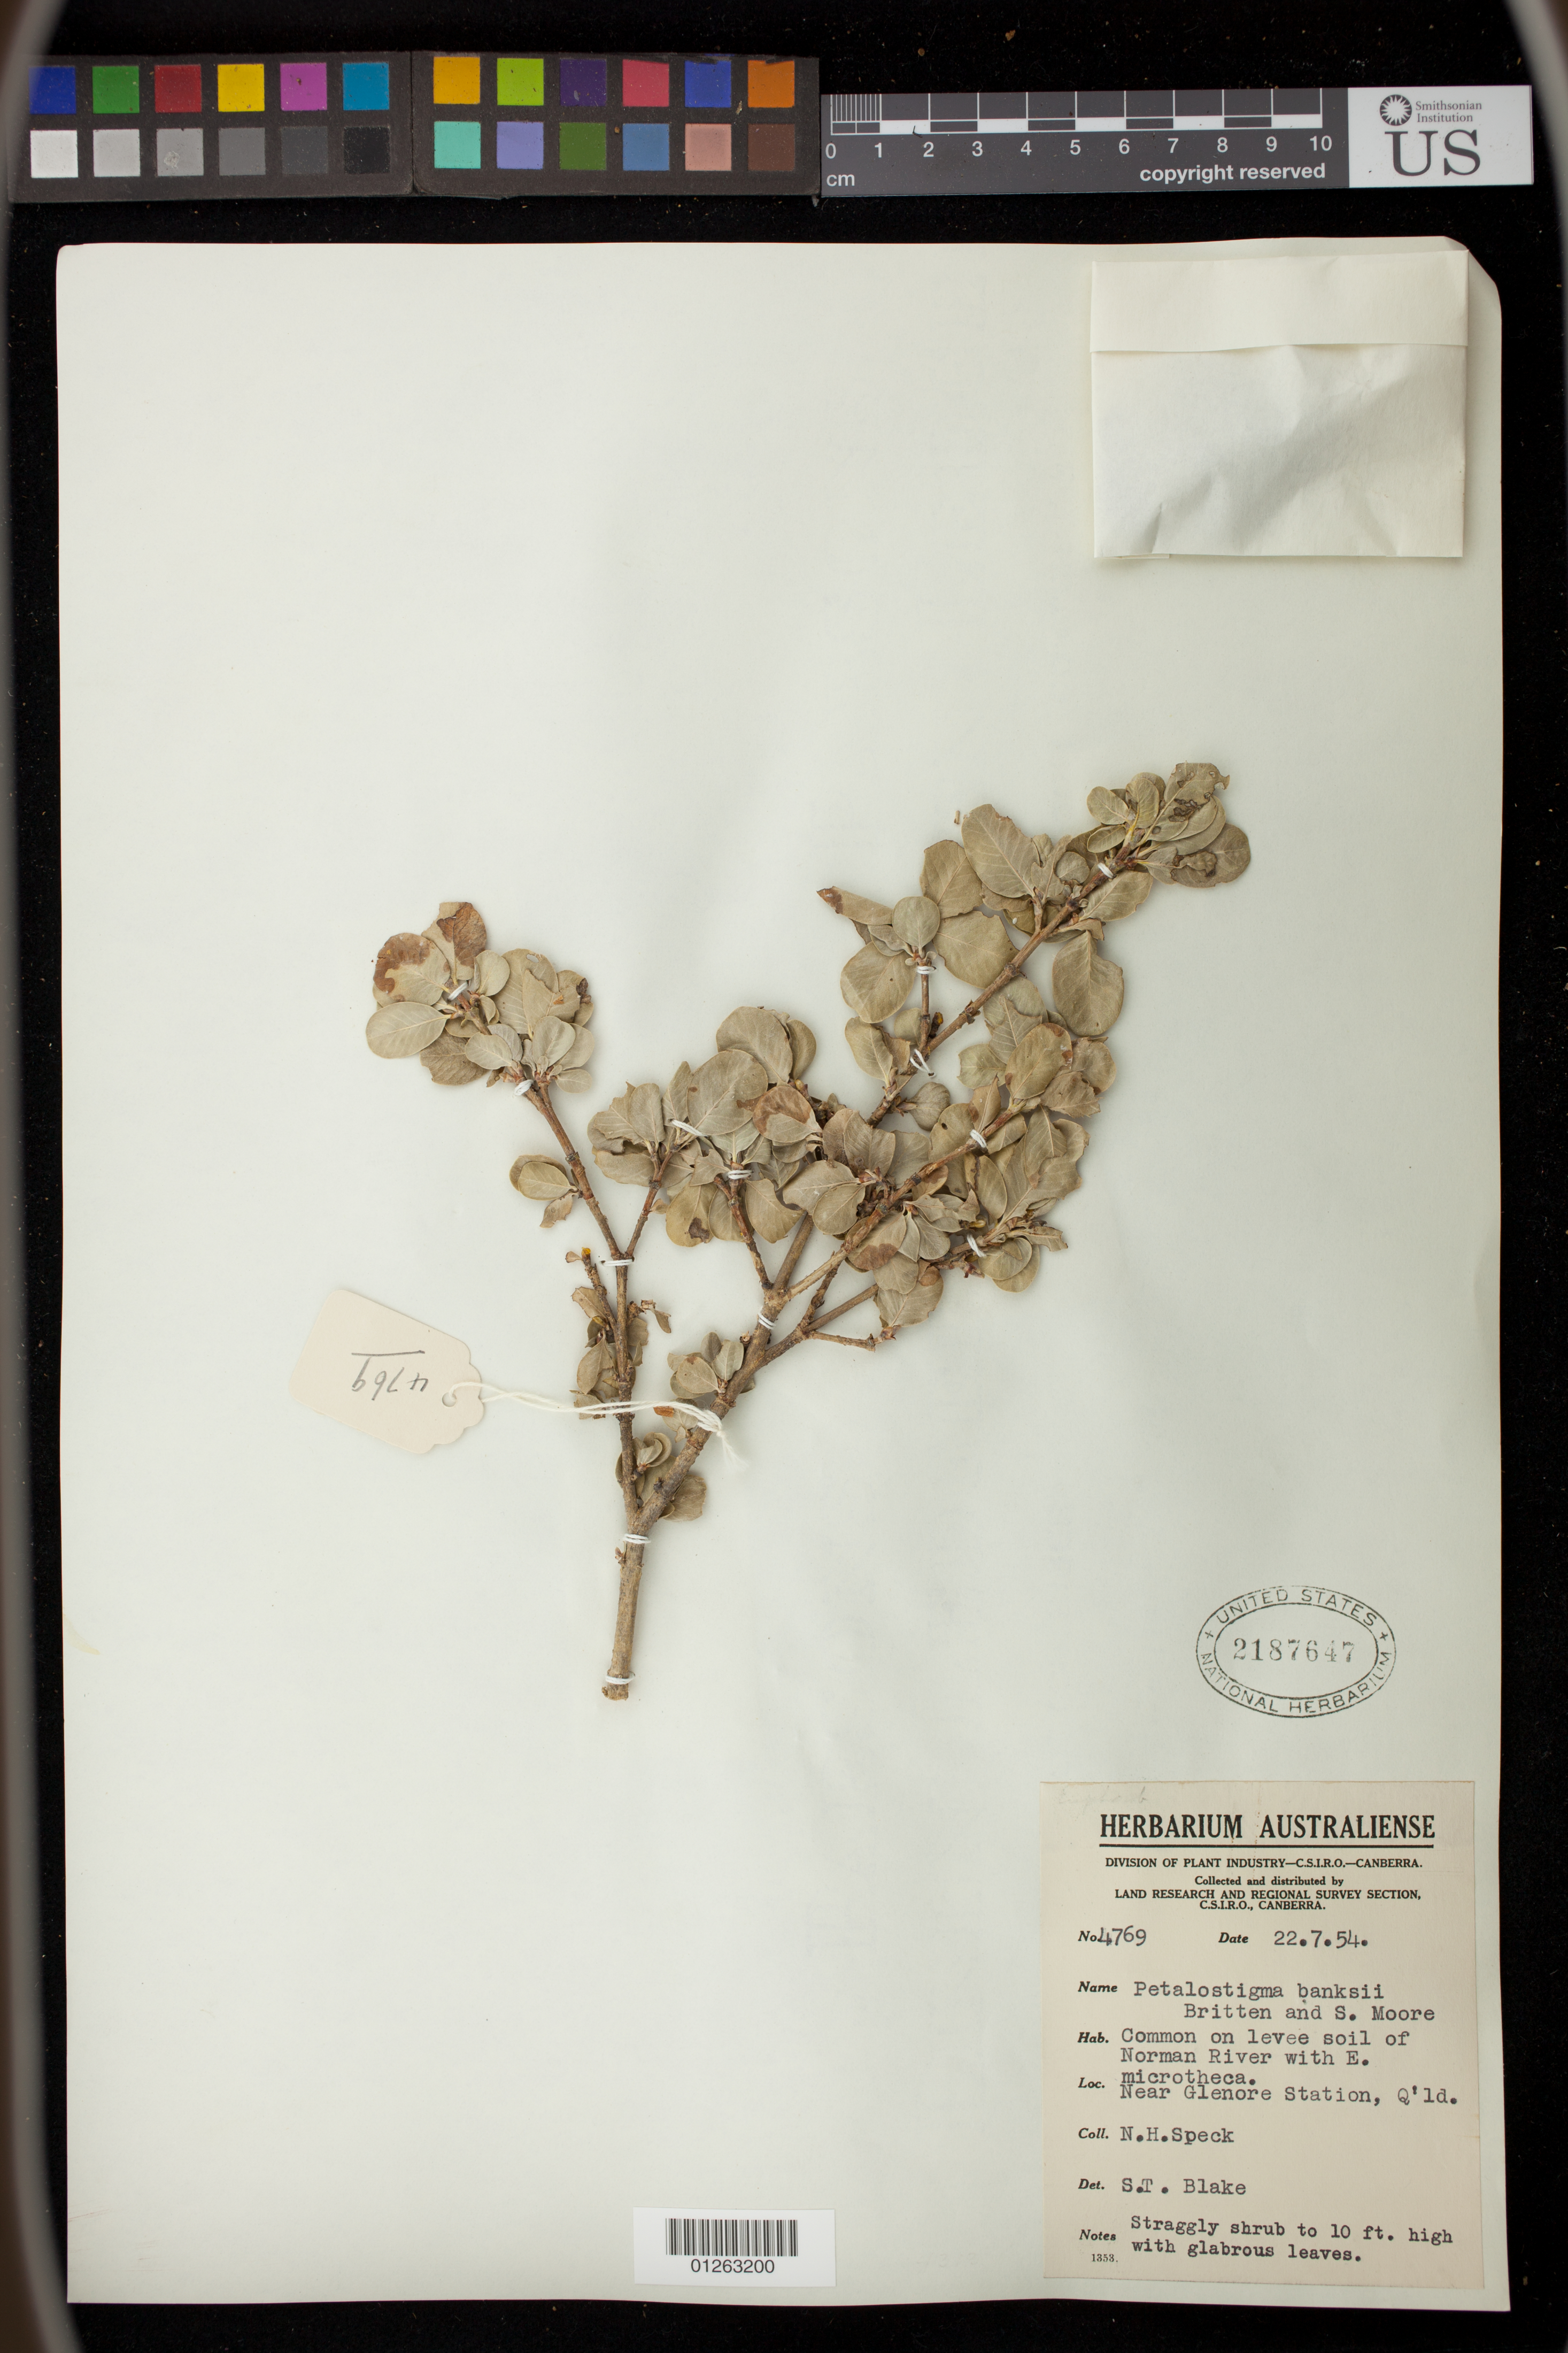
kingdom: Plantae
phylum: Tracheophyta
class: Magnoliopsida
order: Malpighiales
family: Picrodendraceae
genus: Petalostigma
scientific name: Petalostigma banksii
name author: Britten & S. Moore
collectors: N. Speck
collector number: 4769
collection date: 1954-07-22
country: Australia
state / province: Queensland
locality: Near Glenore Station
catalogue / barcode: US 2187647